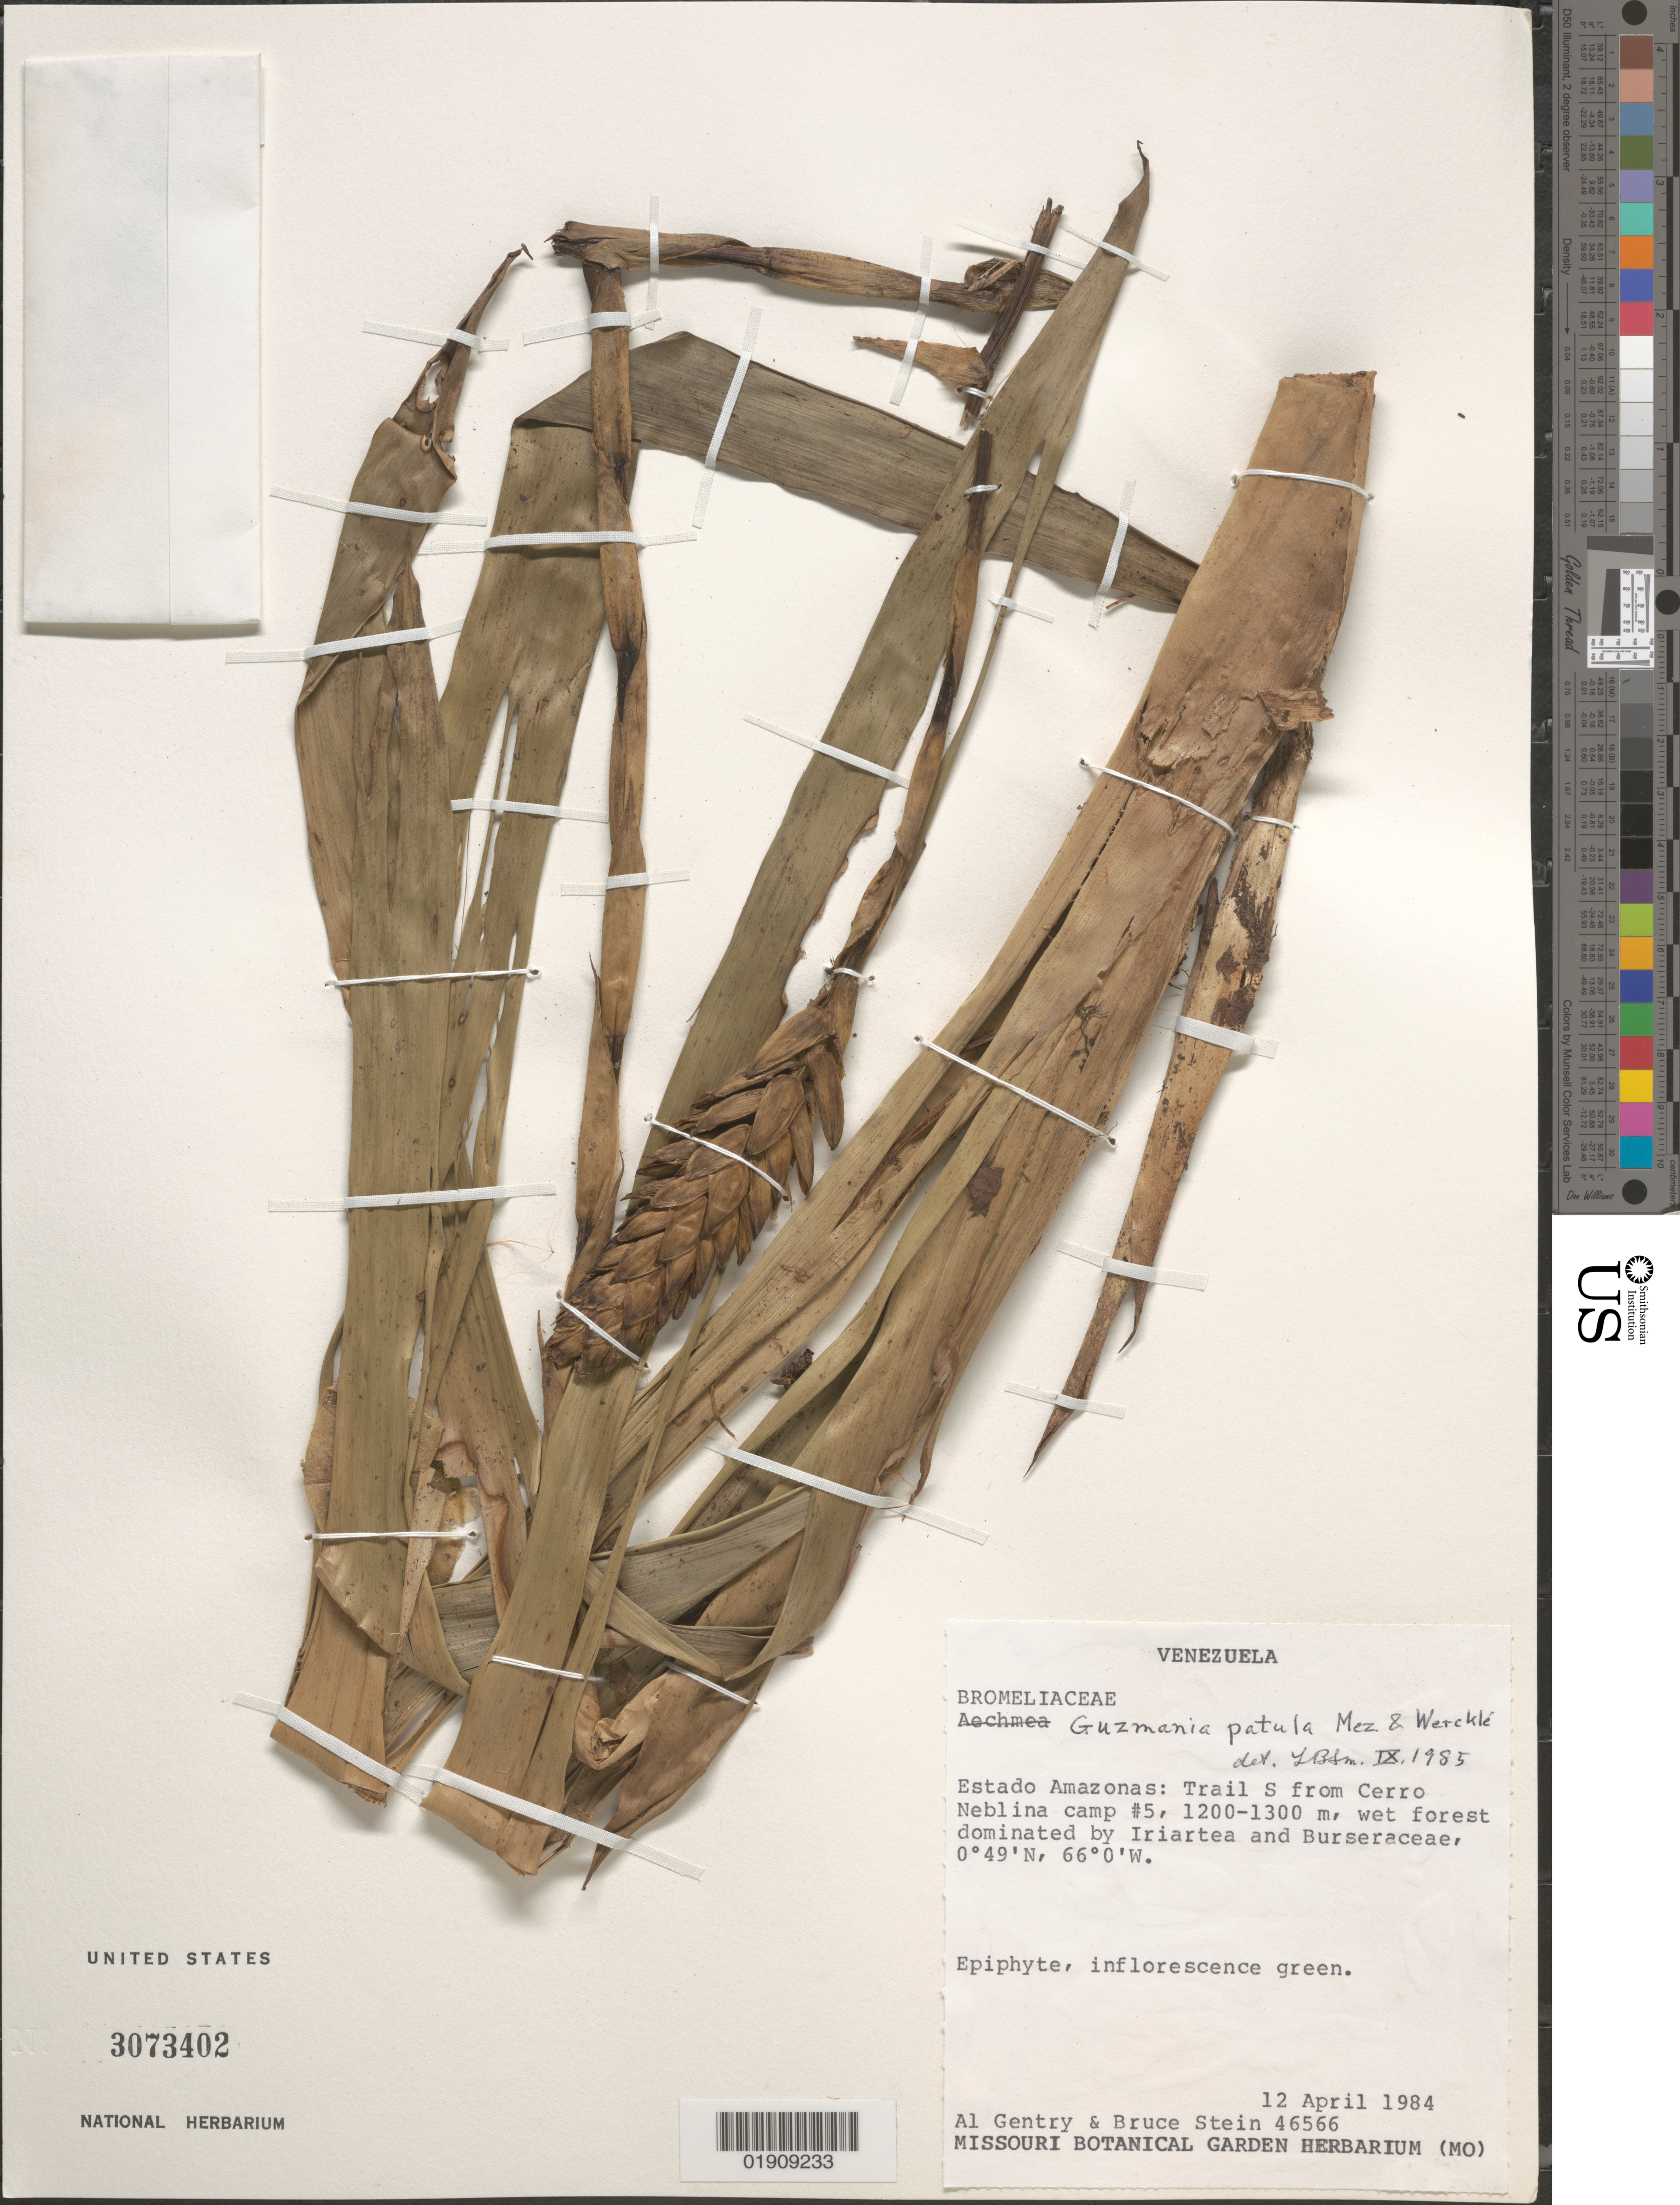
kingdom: Plantae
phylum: Tracheophyta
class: Liliopsida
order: Poales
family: Bromeliaceae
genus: Guzmania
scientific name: Guzmania patula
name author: Mez & Wercklé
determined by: Vivas, Yuribia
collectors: A. H. Gentry & B. A. Stein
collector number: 45644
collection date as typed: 12 Apr 1984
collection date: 1984-04-12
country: Venezuela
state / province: Amazonas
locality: Estado Amazonas: Trail S from Cerro Neblina camp #5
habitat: wet forest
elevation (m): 1200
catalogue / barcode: US 3073402